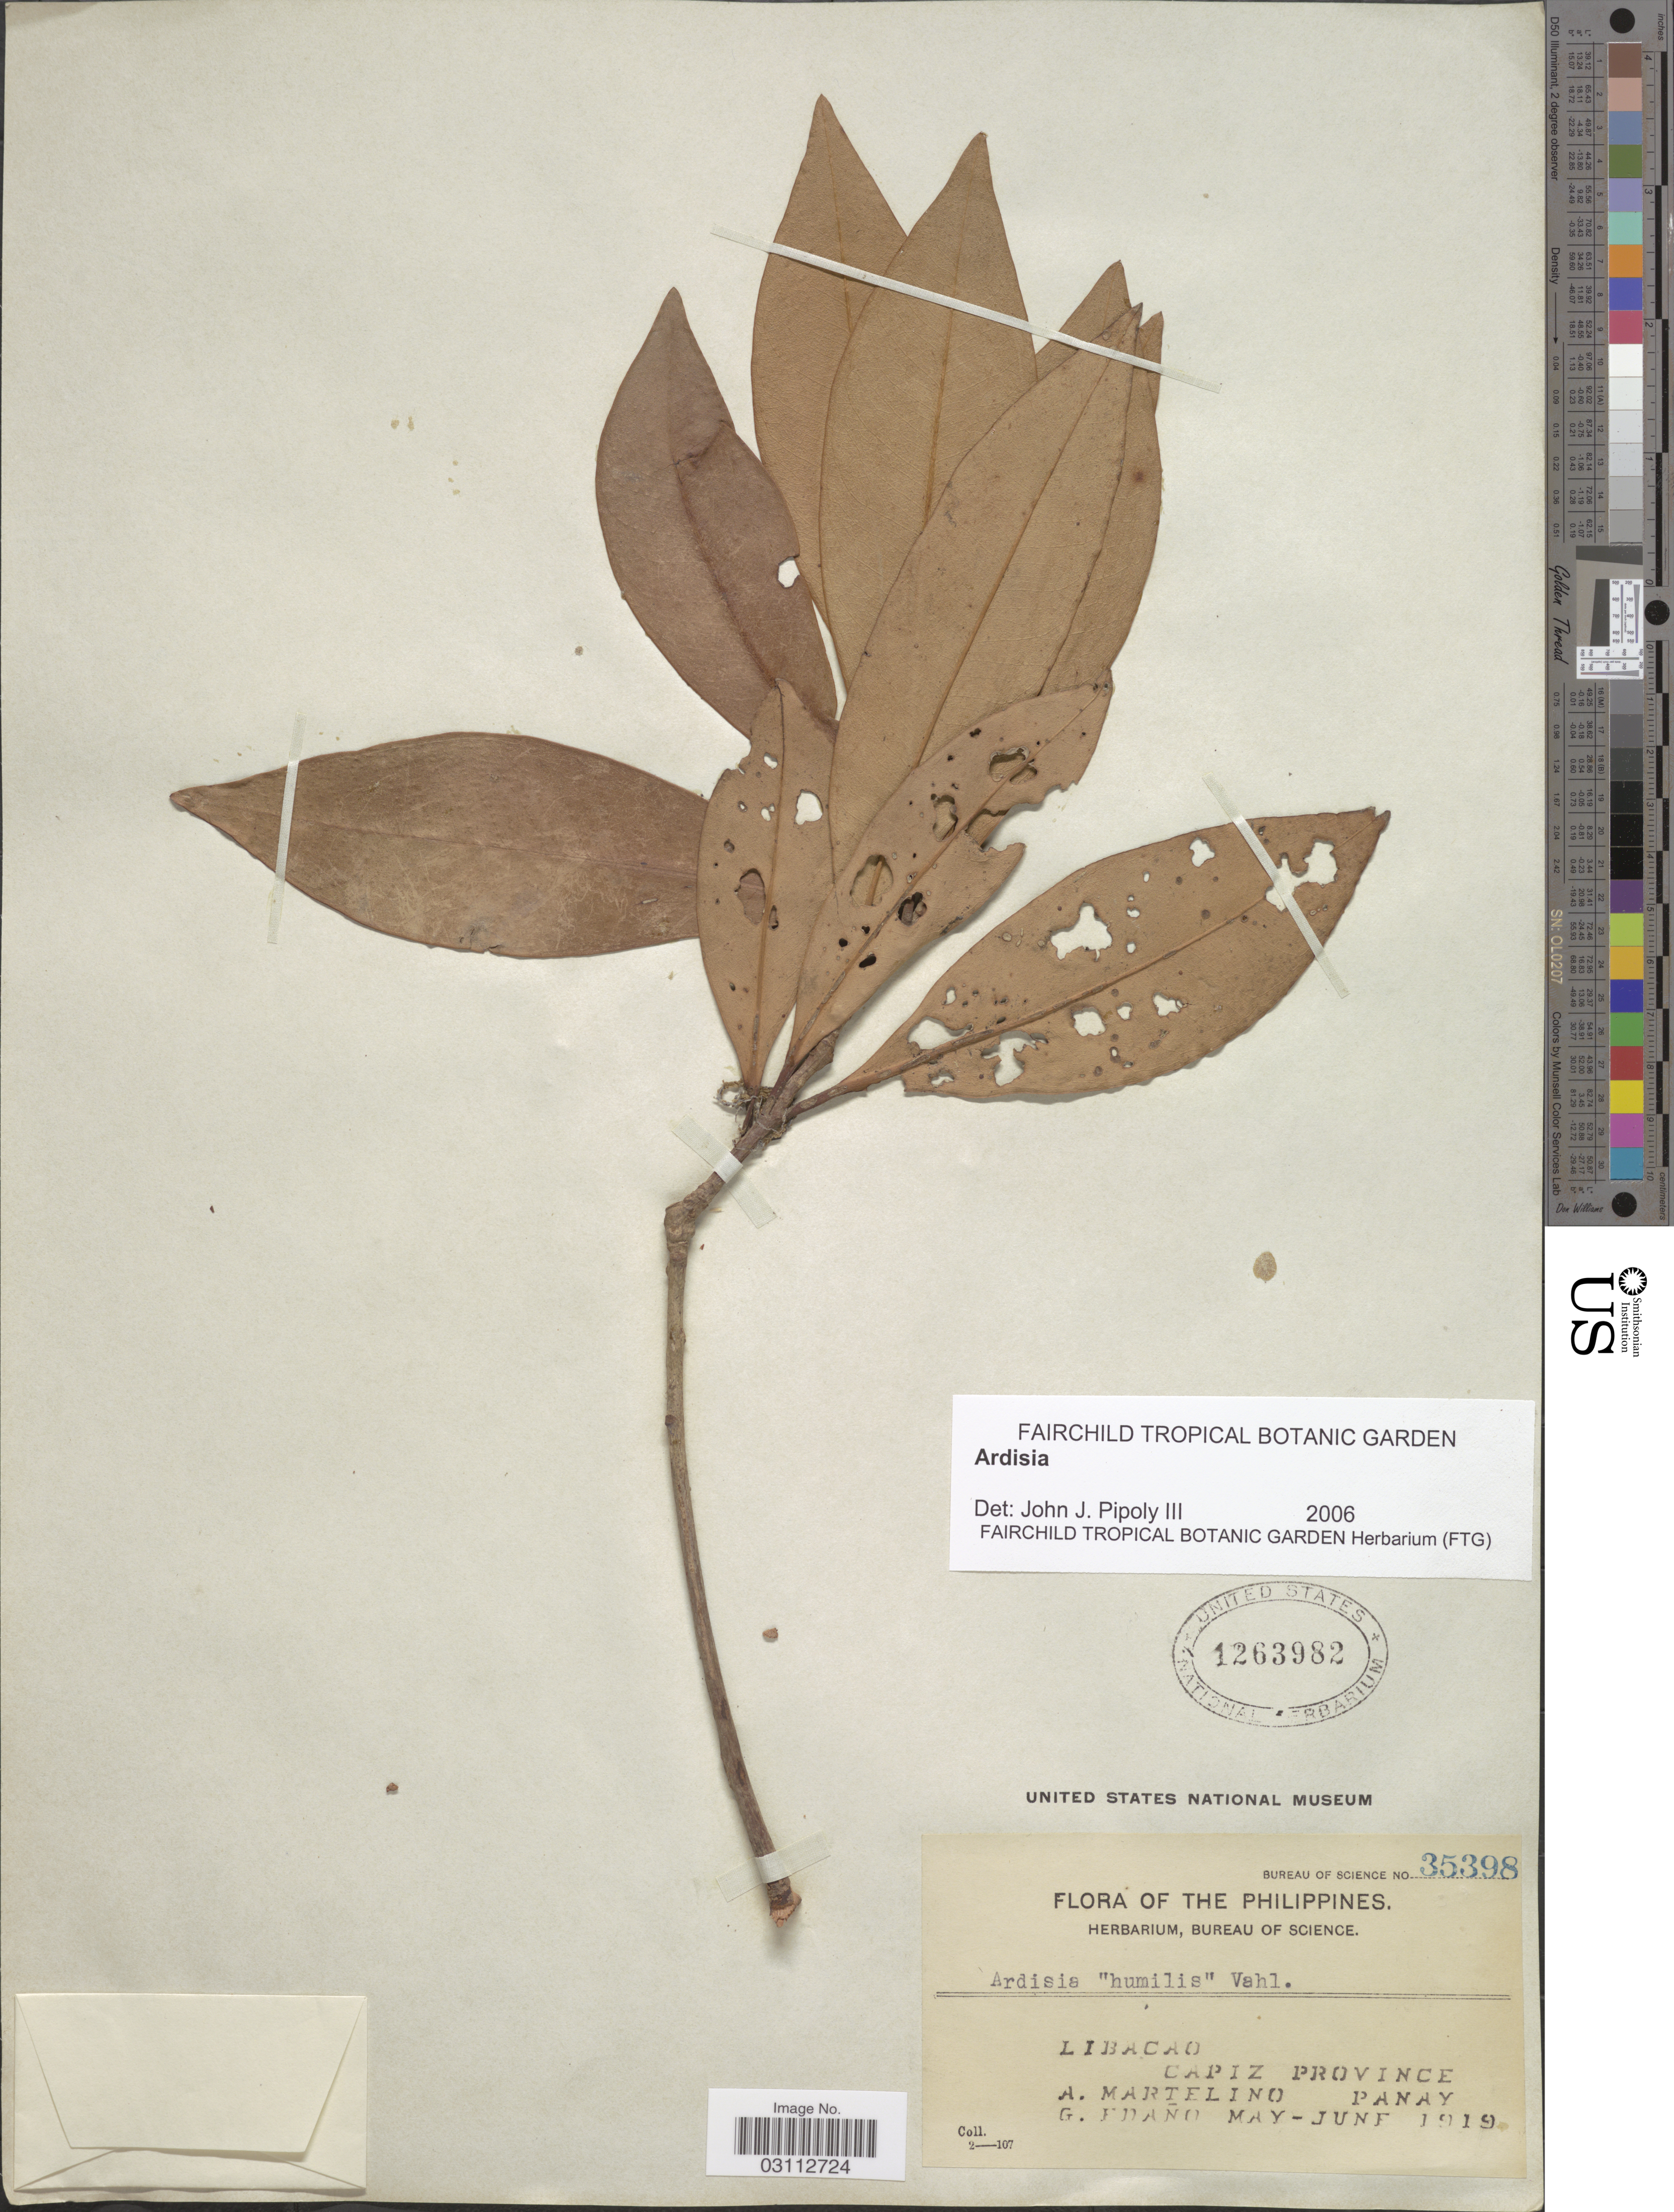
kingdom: Plantae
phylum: Tracheophyta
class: Magnoliopsida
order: Ericales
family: Primulaceae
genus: Ardisia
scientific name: Ardisia humilis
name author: Vahl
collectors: A. Martelino & G. Edaño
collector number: Bureau of science 35398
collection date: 1919-05/1919-06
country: Philippines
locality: Libacao, Capiz Province, Panay.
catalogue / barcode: US 1263982